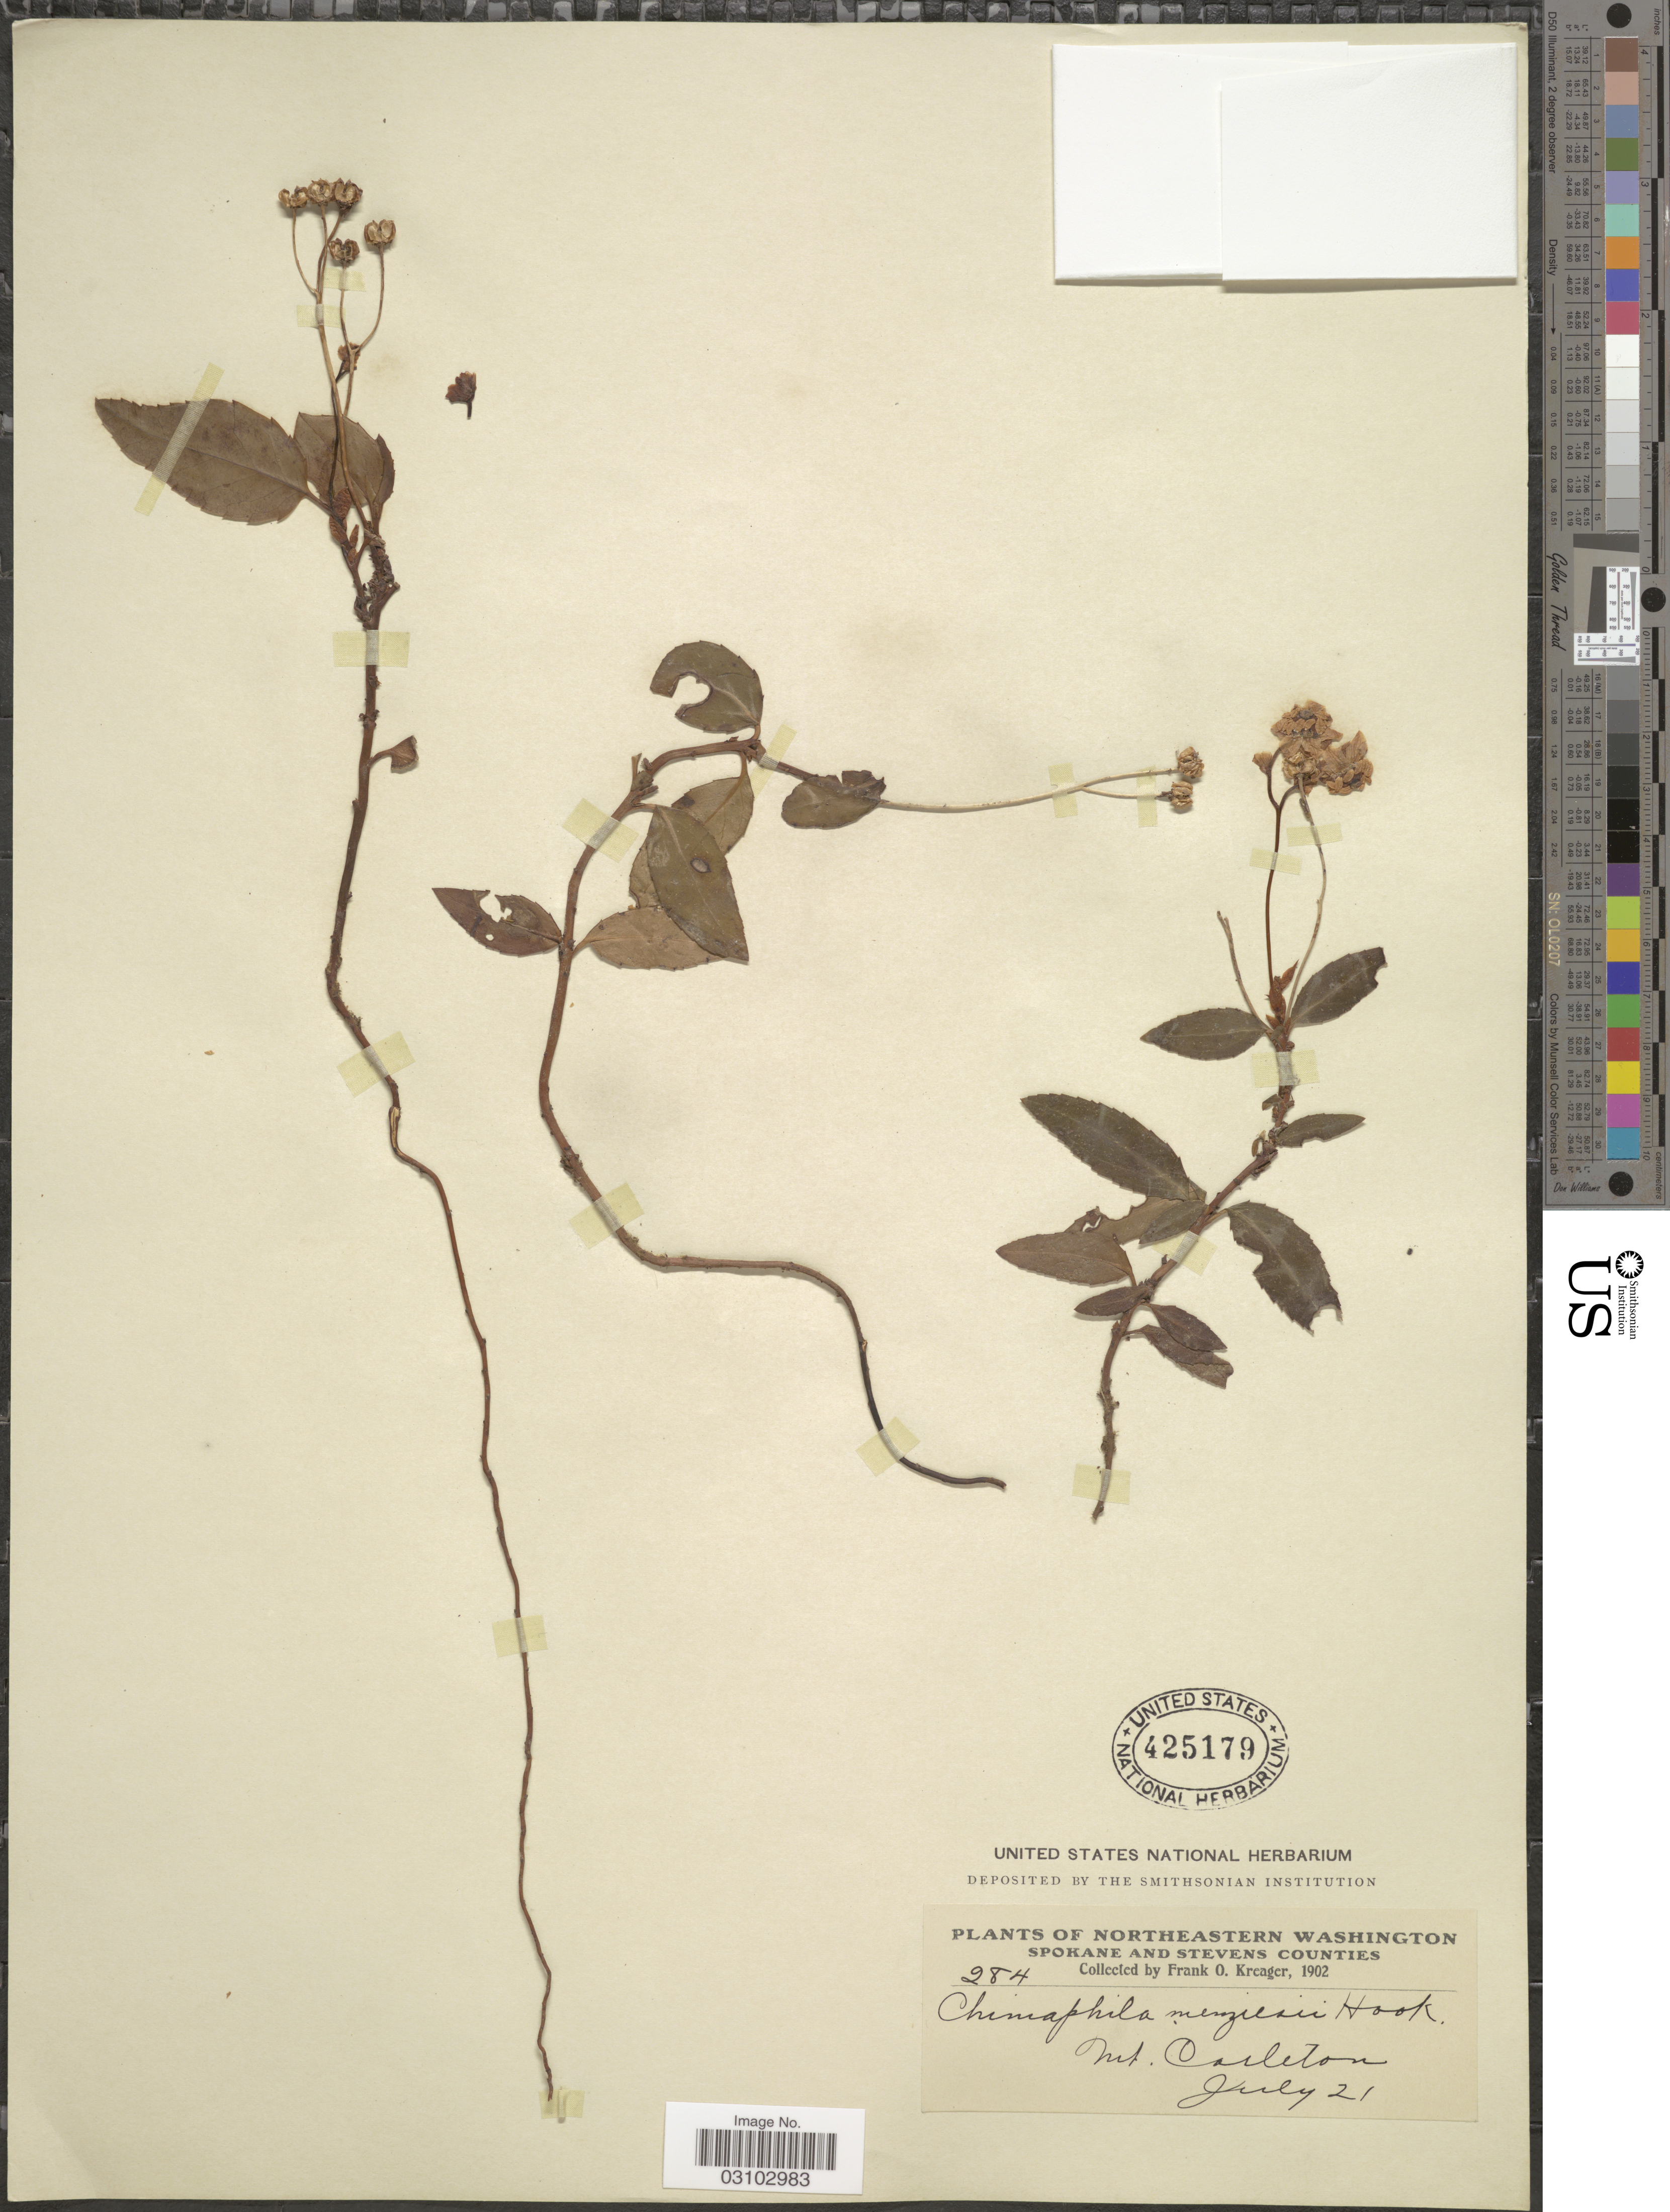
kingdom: Plantae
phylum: Tracheophyta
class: Magnoliopsida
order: Ericales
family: Ericaceae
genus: Chimaphila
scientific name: Chimaphila menziesii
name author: (R. Br. ex G. Don) Spreng.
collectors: F. Kreager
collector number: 284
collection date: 1902-07-21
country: United States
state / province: Washington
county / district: Spokane / Stevens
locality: Northeastern Washington. Spokane and Stevens Counties. Mt. Carleton.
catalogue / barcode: US 425179